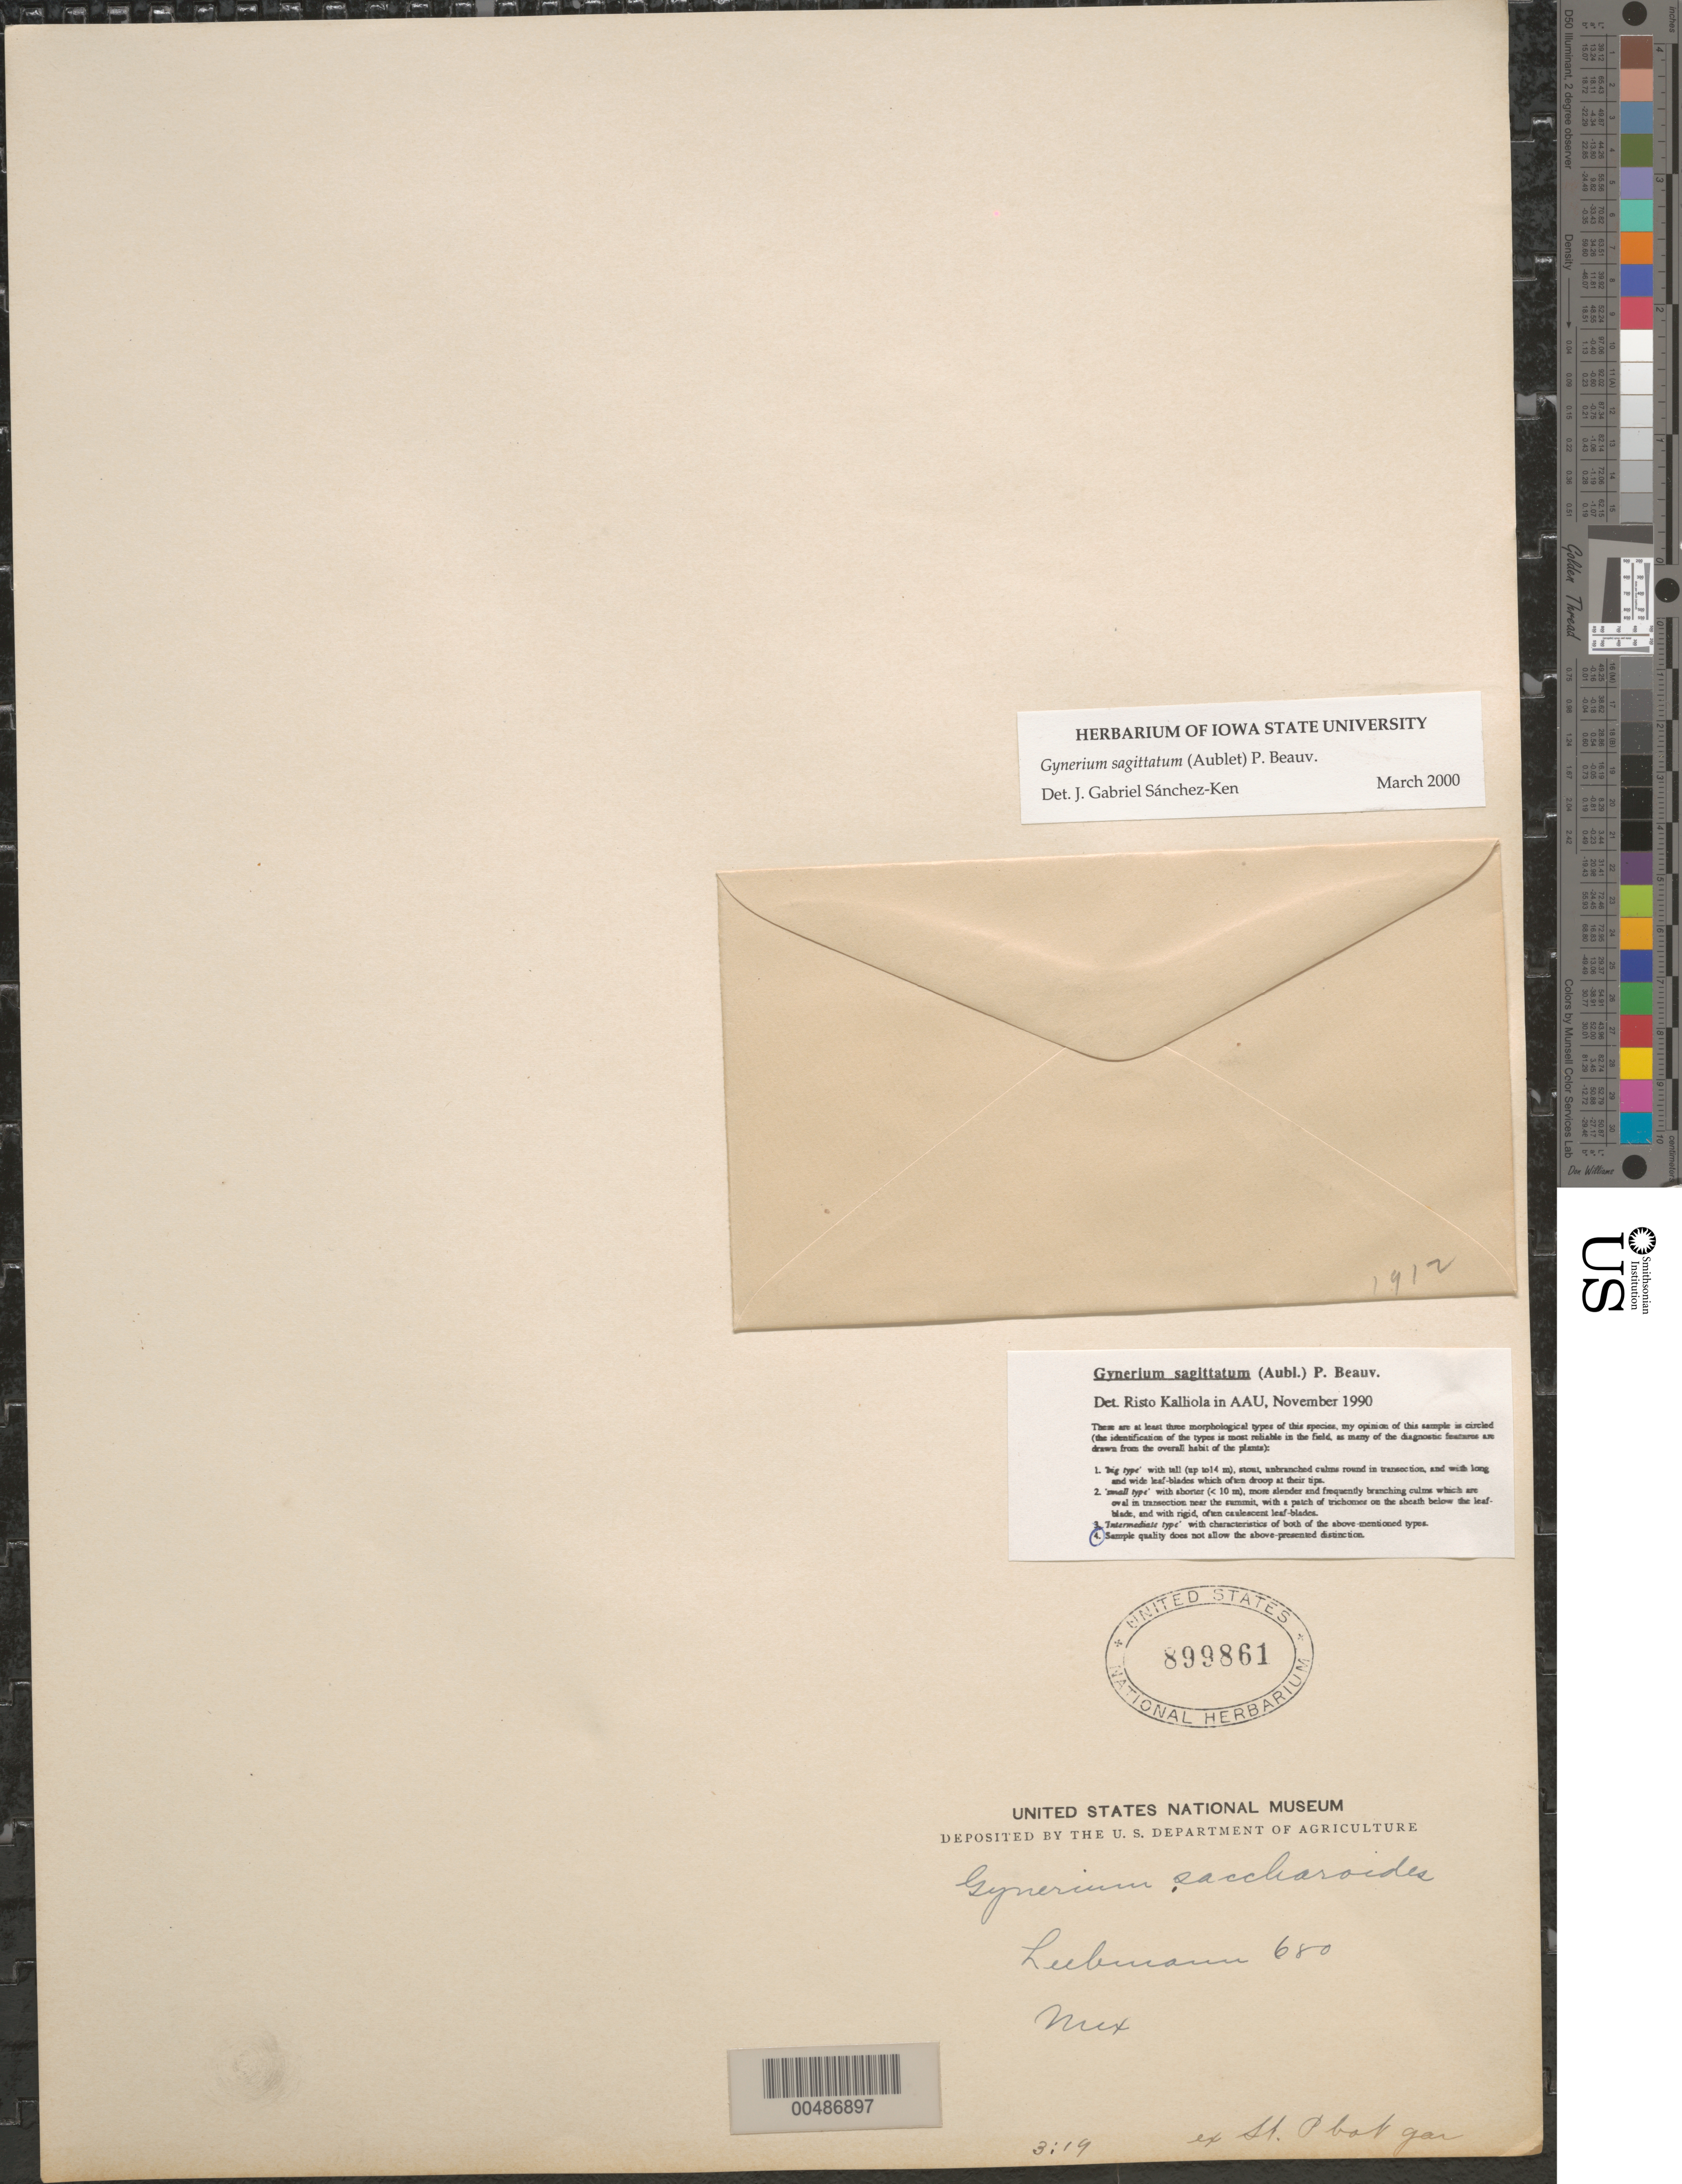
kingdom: Plantae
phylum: Tracheophyta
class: Liliopsida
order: Poales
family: Poaceae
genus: Gynerium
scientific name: Gynerium sagittatum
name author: (Aubl.) P. Beauv.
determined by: Kalliola, R.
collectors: F. M. Liebmann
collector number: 680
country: Mexico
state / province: Jalisco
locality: San Ramon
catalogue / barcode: US 899861